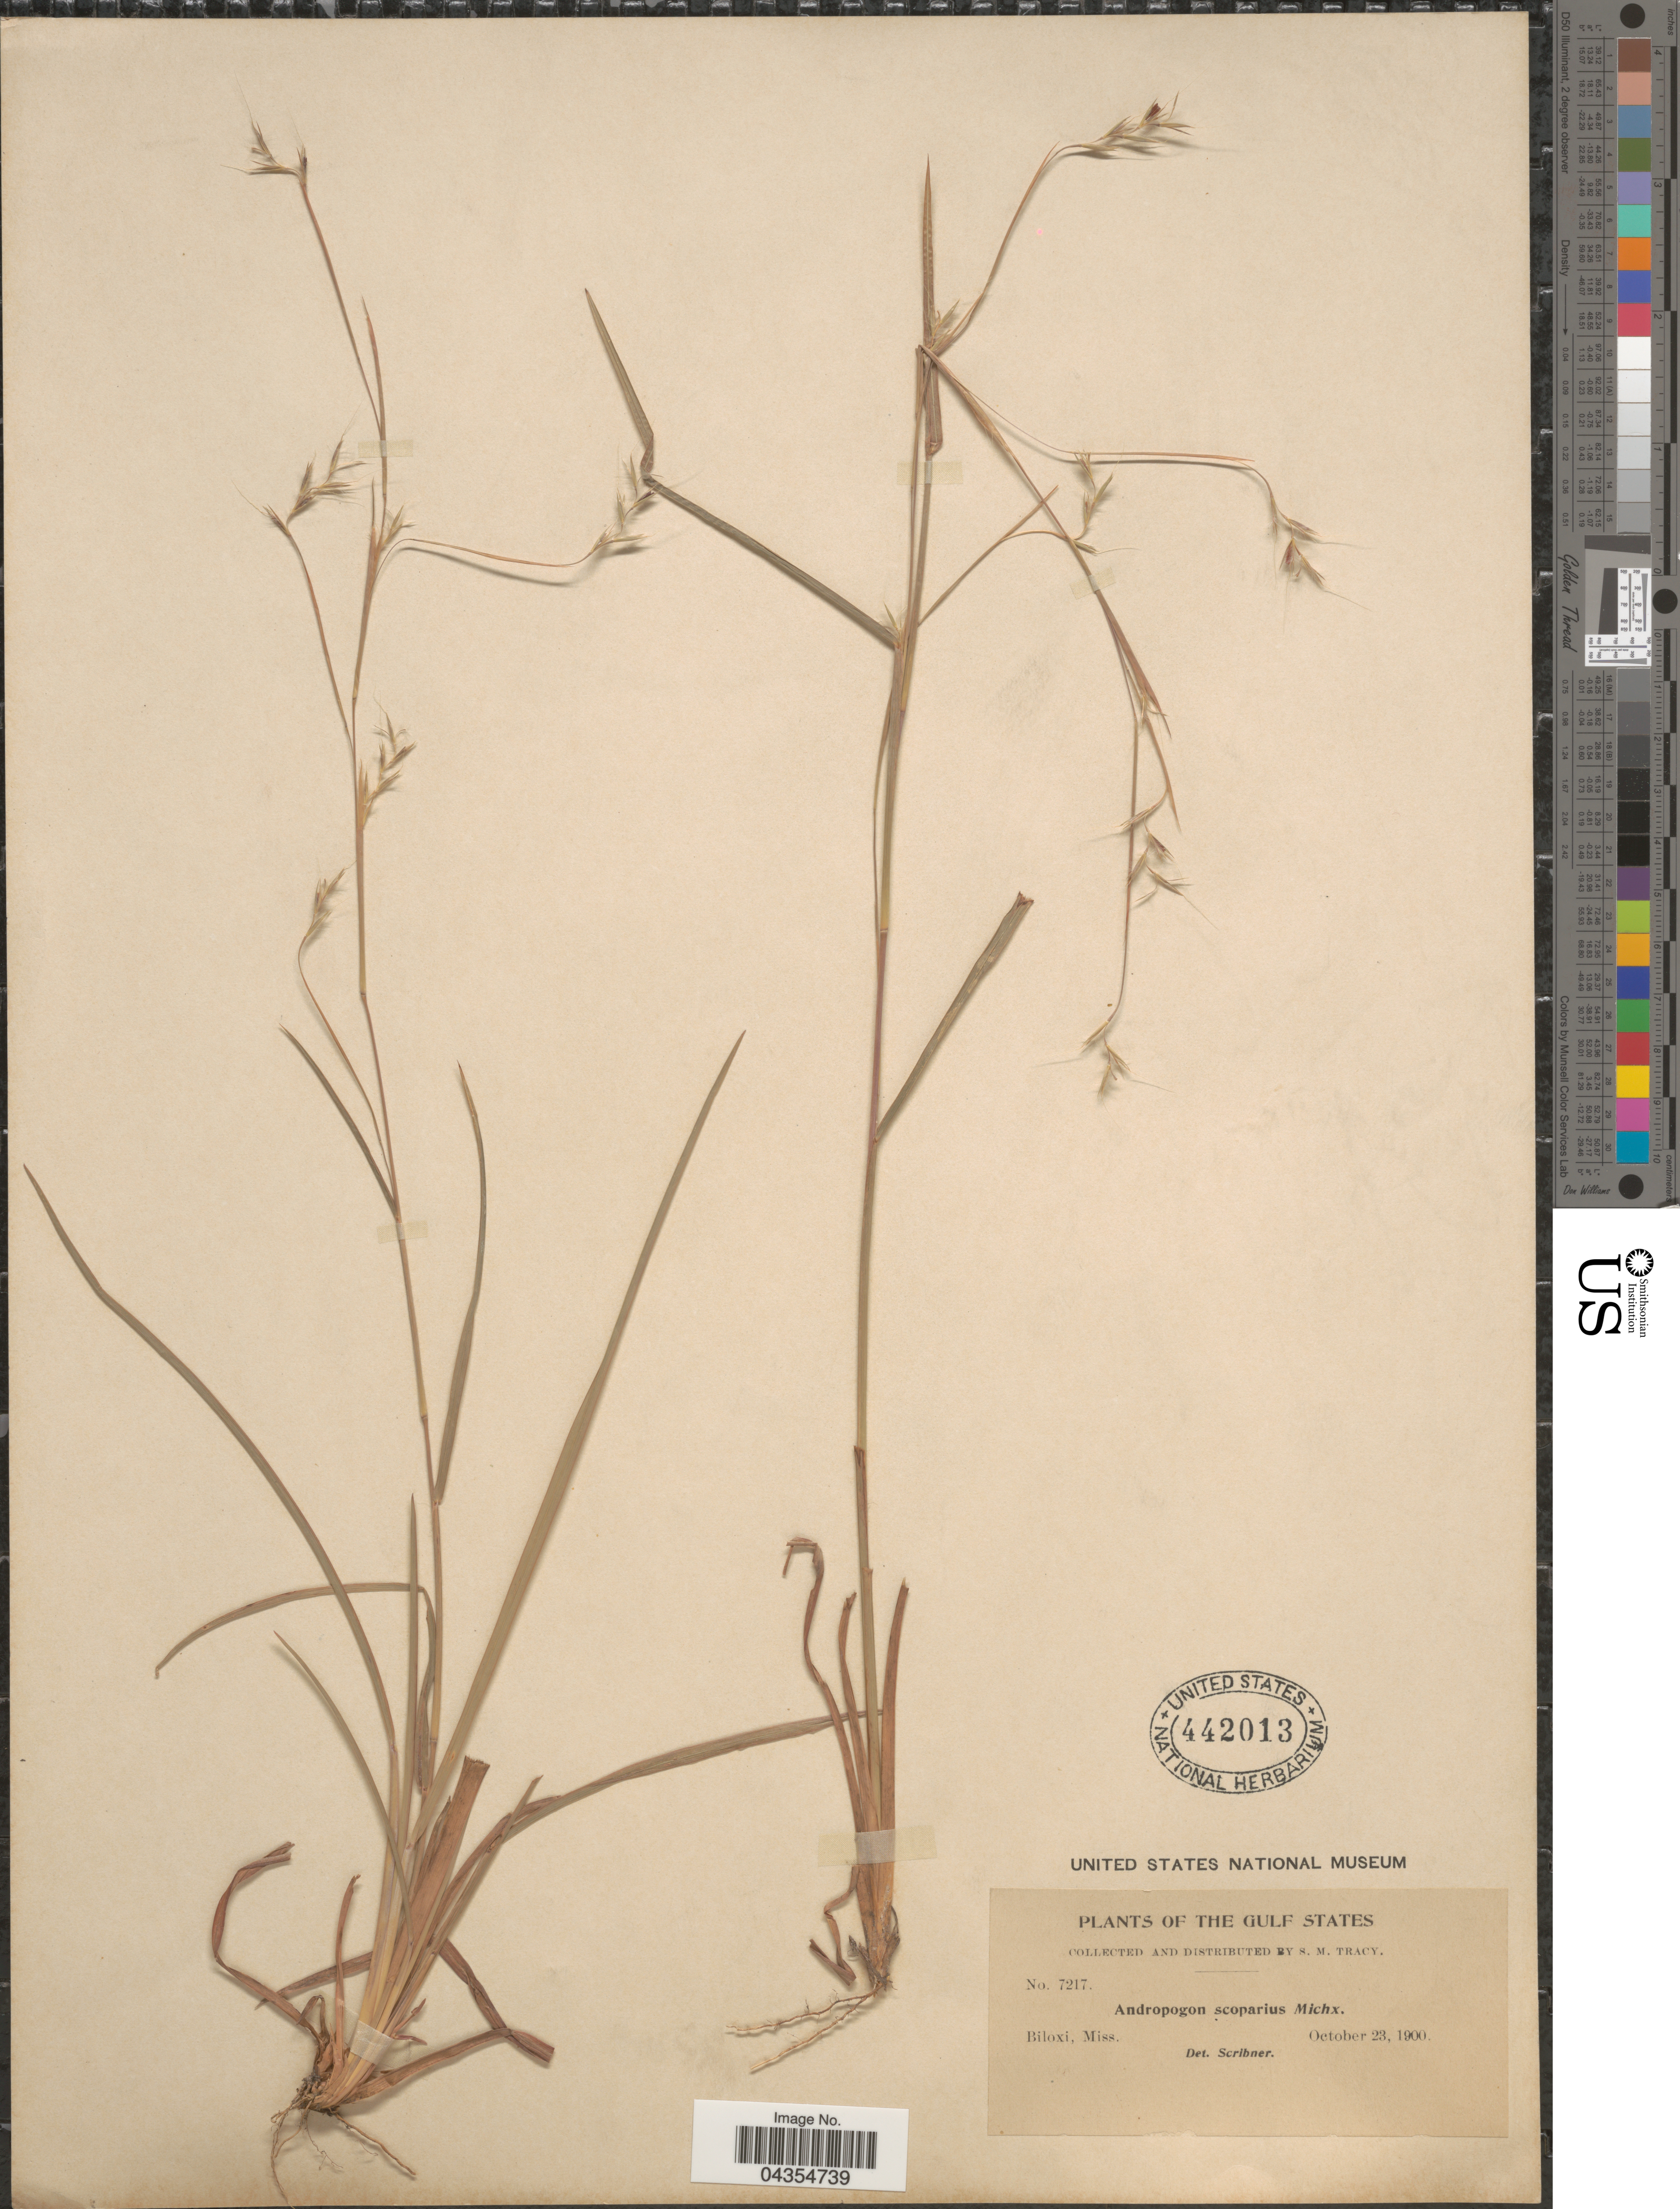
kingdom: Plantae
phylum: Tracheophyta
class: Liliopsida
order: Poales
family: Poaceae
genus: Schizachyrium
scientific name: Schizachyrium sanguineum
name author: (Retz.) Alston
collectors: S. M. Tracy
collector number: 7217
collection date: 1900-10-23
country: United States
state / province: Mississippi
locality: Biloxi. The Gulf States.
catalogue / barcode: US 442013